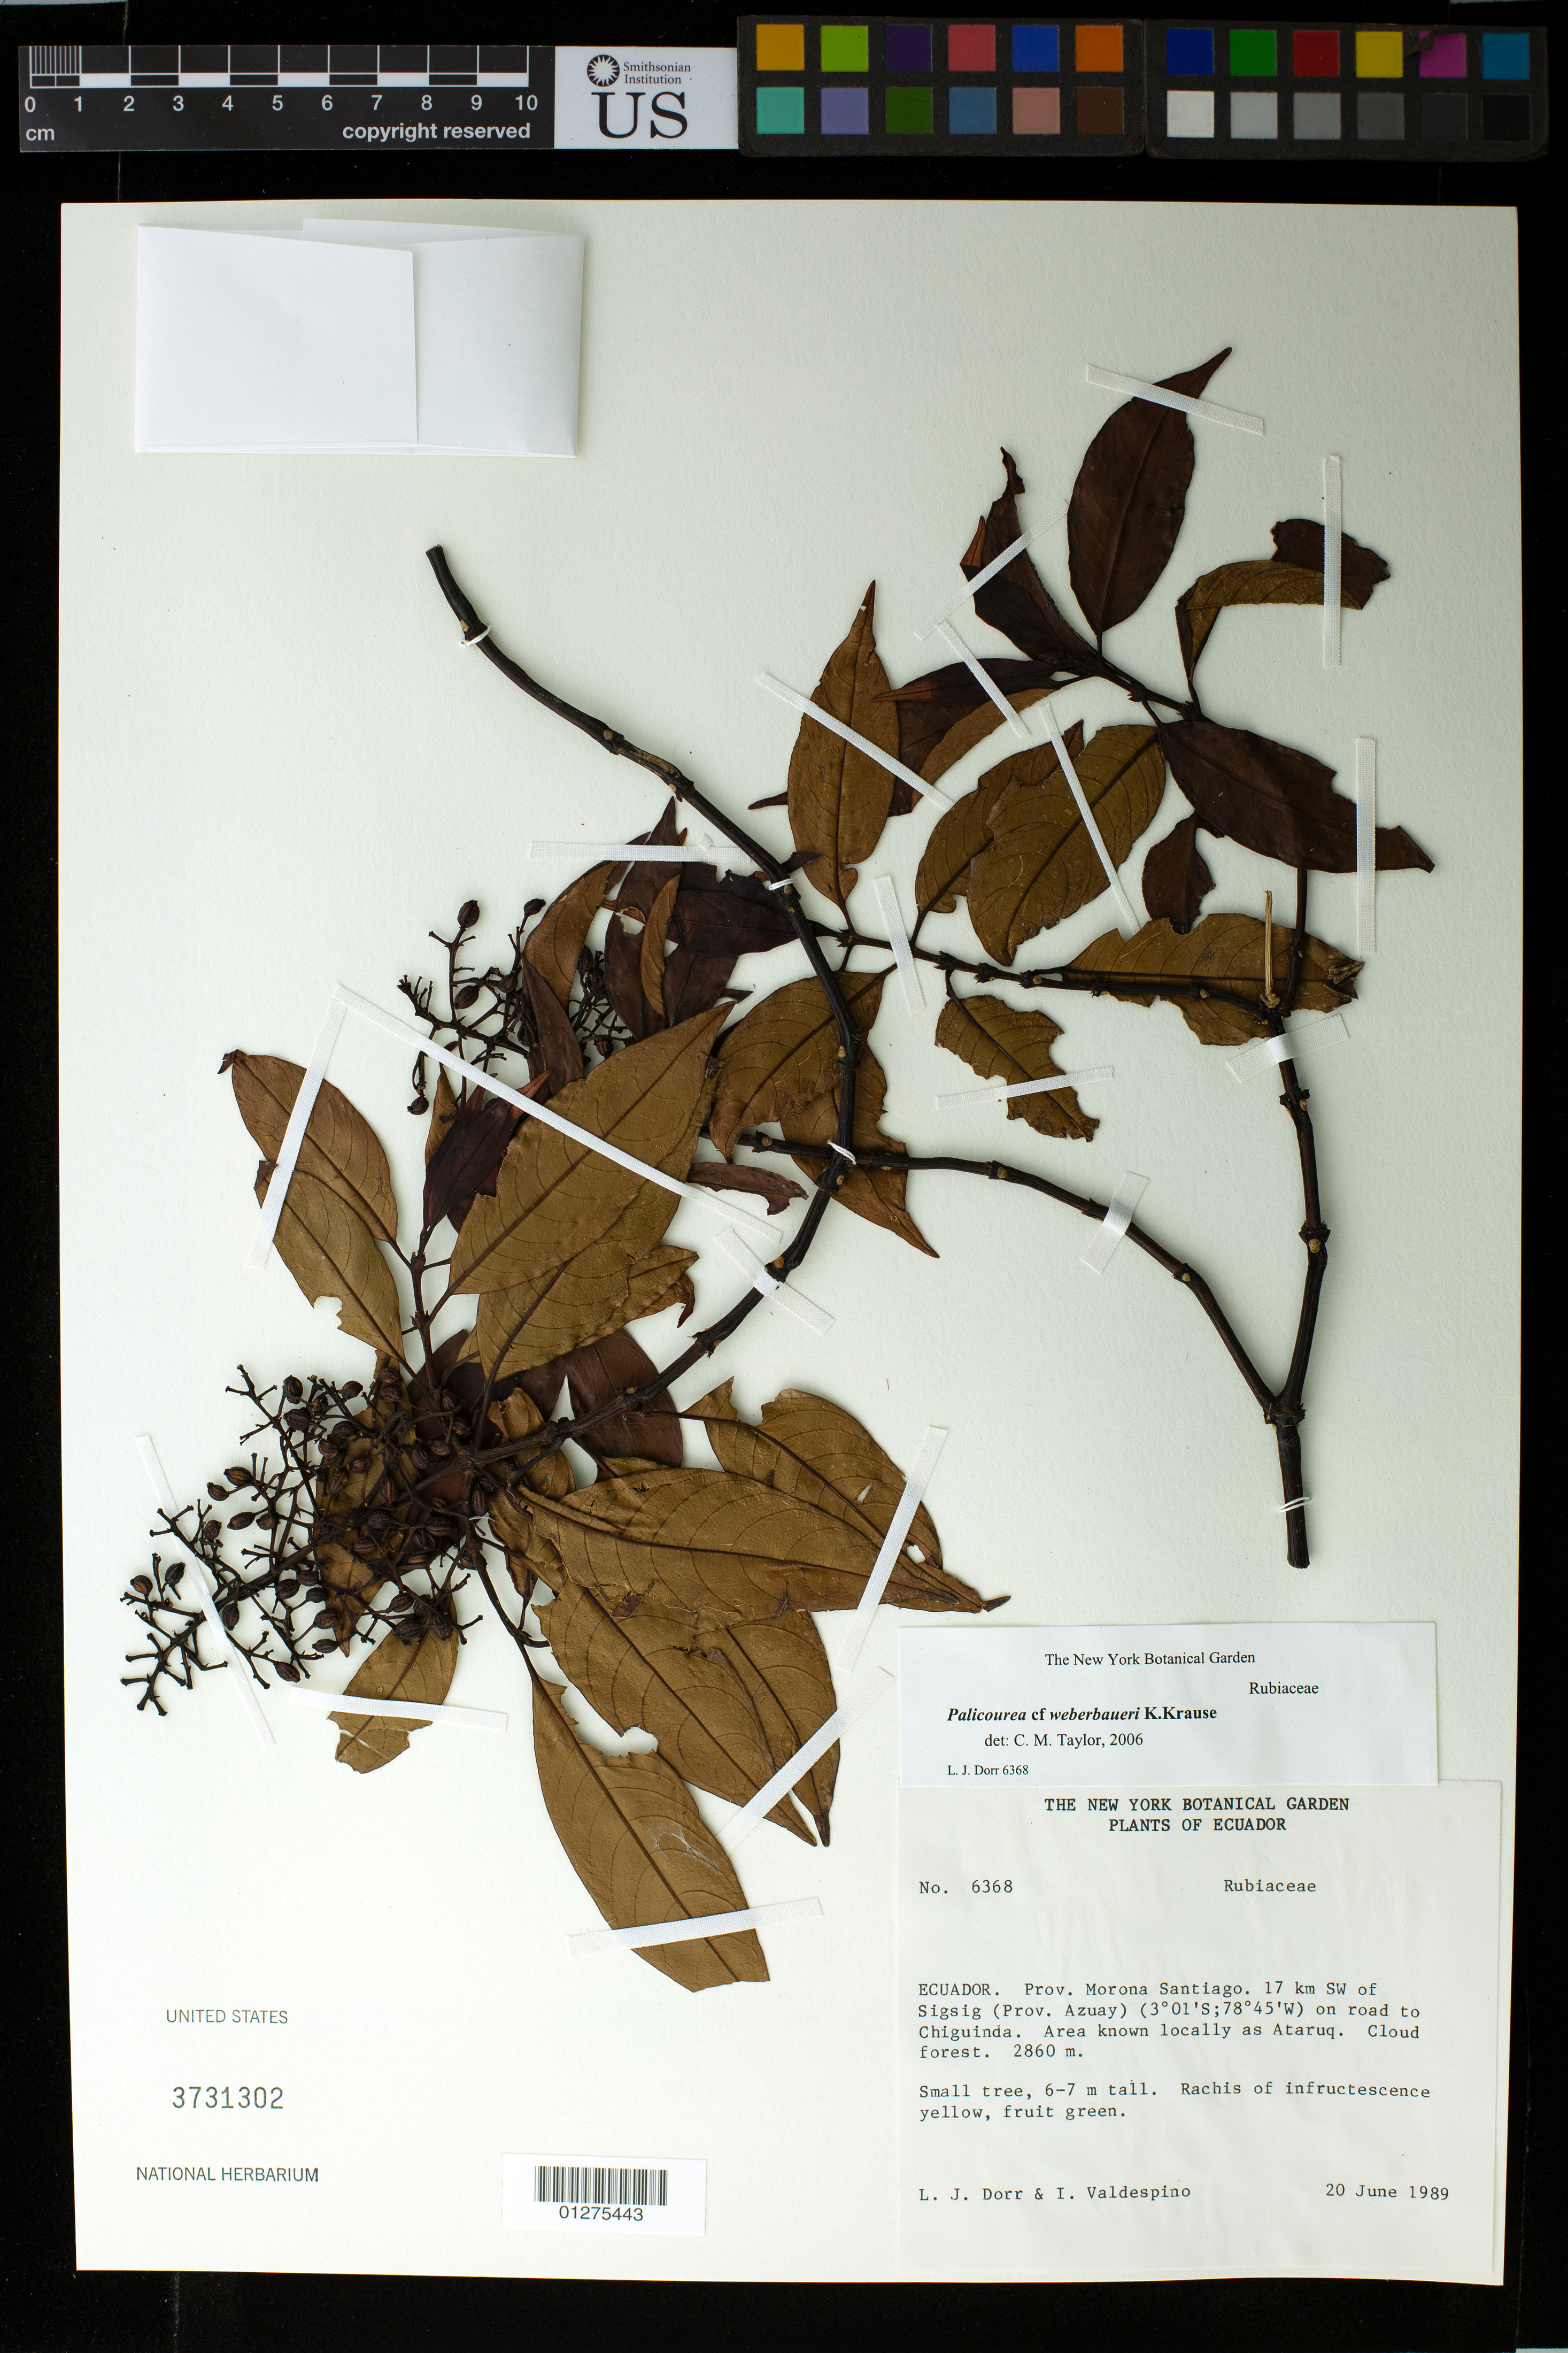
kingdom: Plantae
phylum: Tracheophyta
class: Magnoliopsida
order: Gentianales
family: Rubiaceae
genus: Palicourea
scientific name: Palicourea weberbaueri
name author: K. Krause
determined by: Taylor, Charlotte M.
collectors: L. J. Dorr & I. A. Valdespino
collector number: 6368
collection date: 1989-06-20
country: Ecuador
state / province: Morona-Santiago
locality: Ecuador, Prov. Morona Santiago, 17 km SW of Sigsig (Prov. Azuay) on road to Chiguinda, Area know locally as Ataruq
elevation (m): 2860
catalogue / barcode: US 3731302